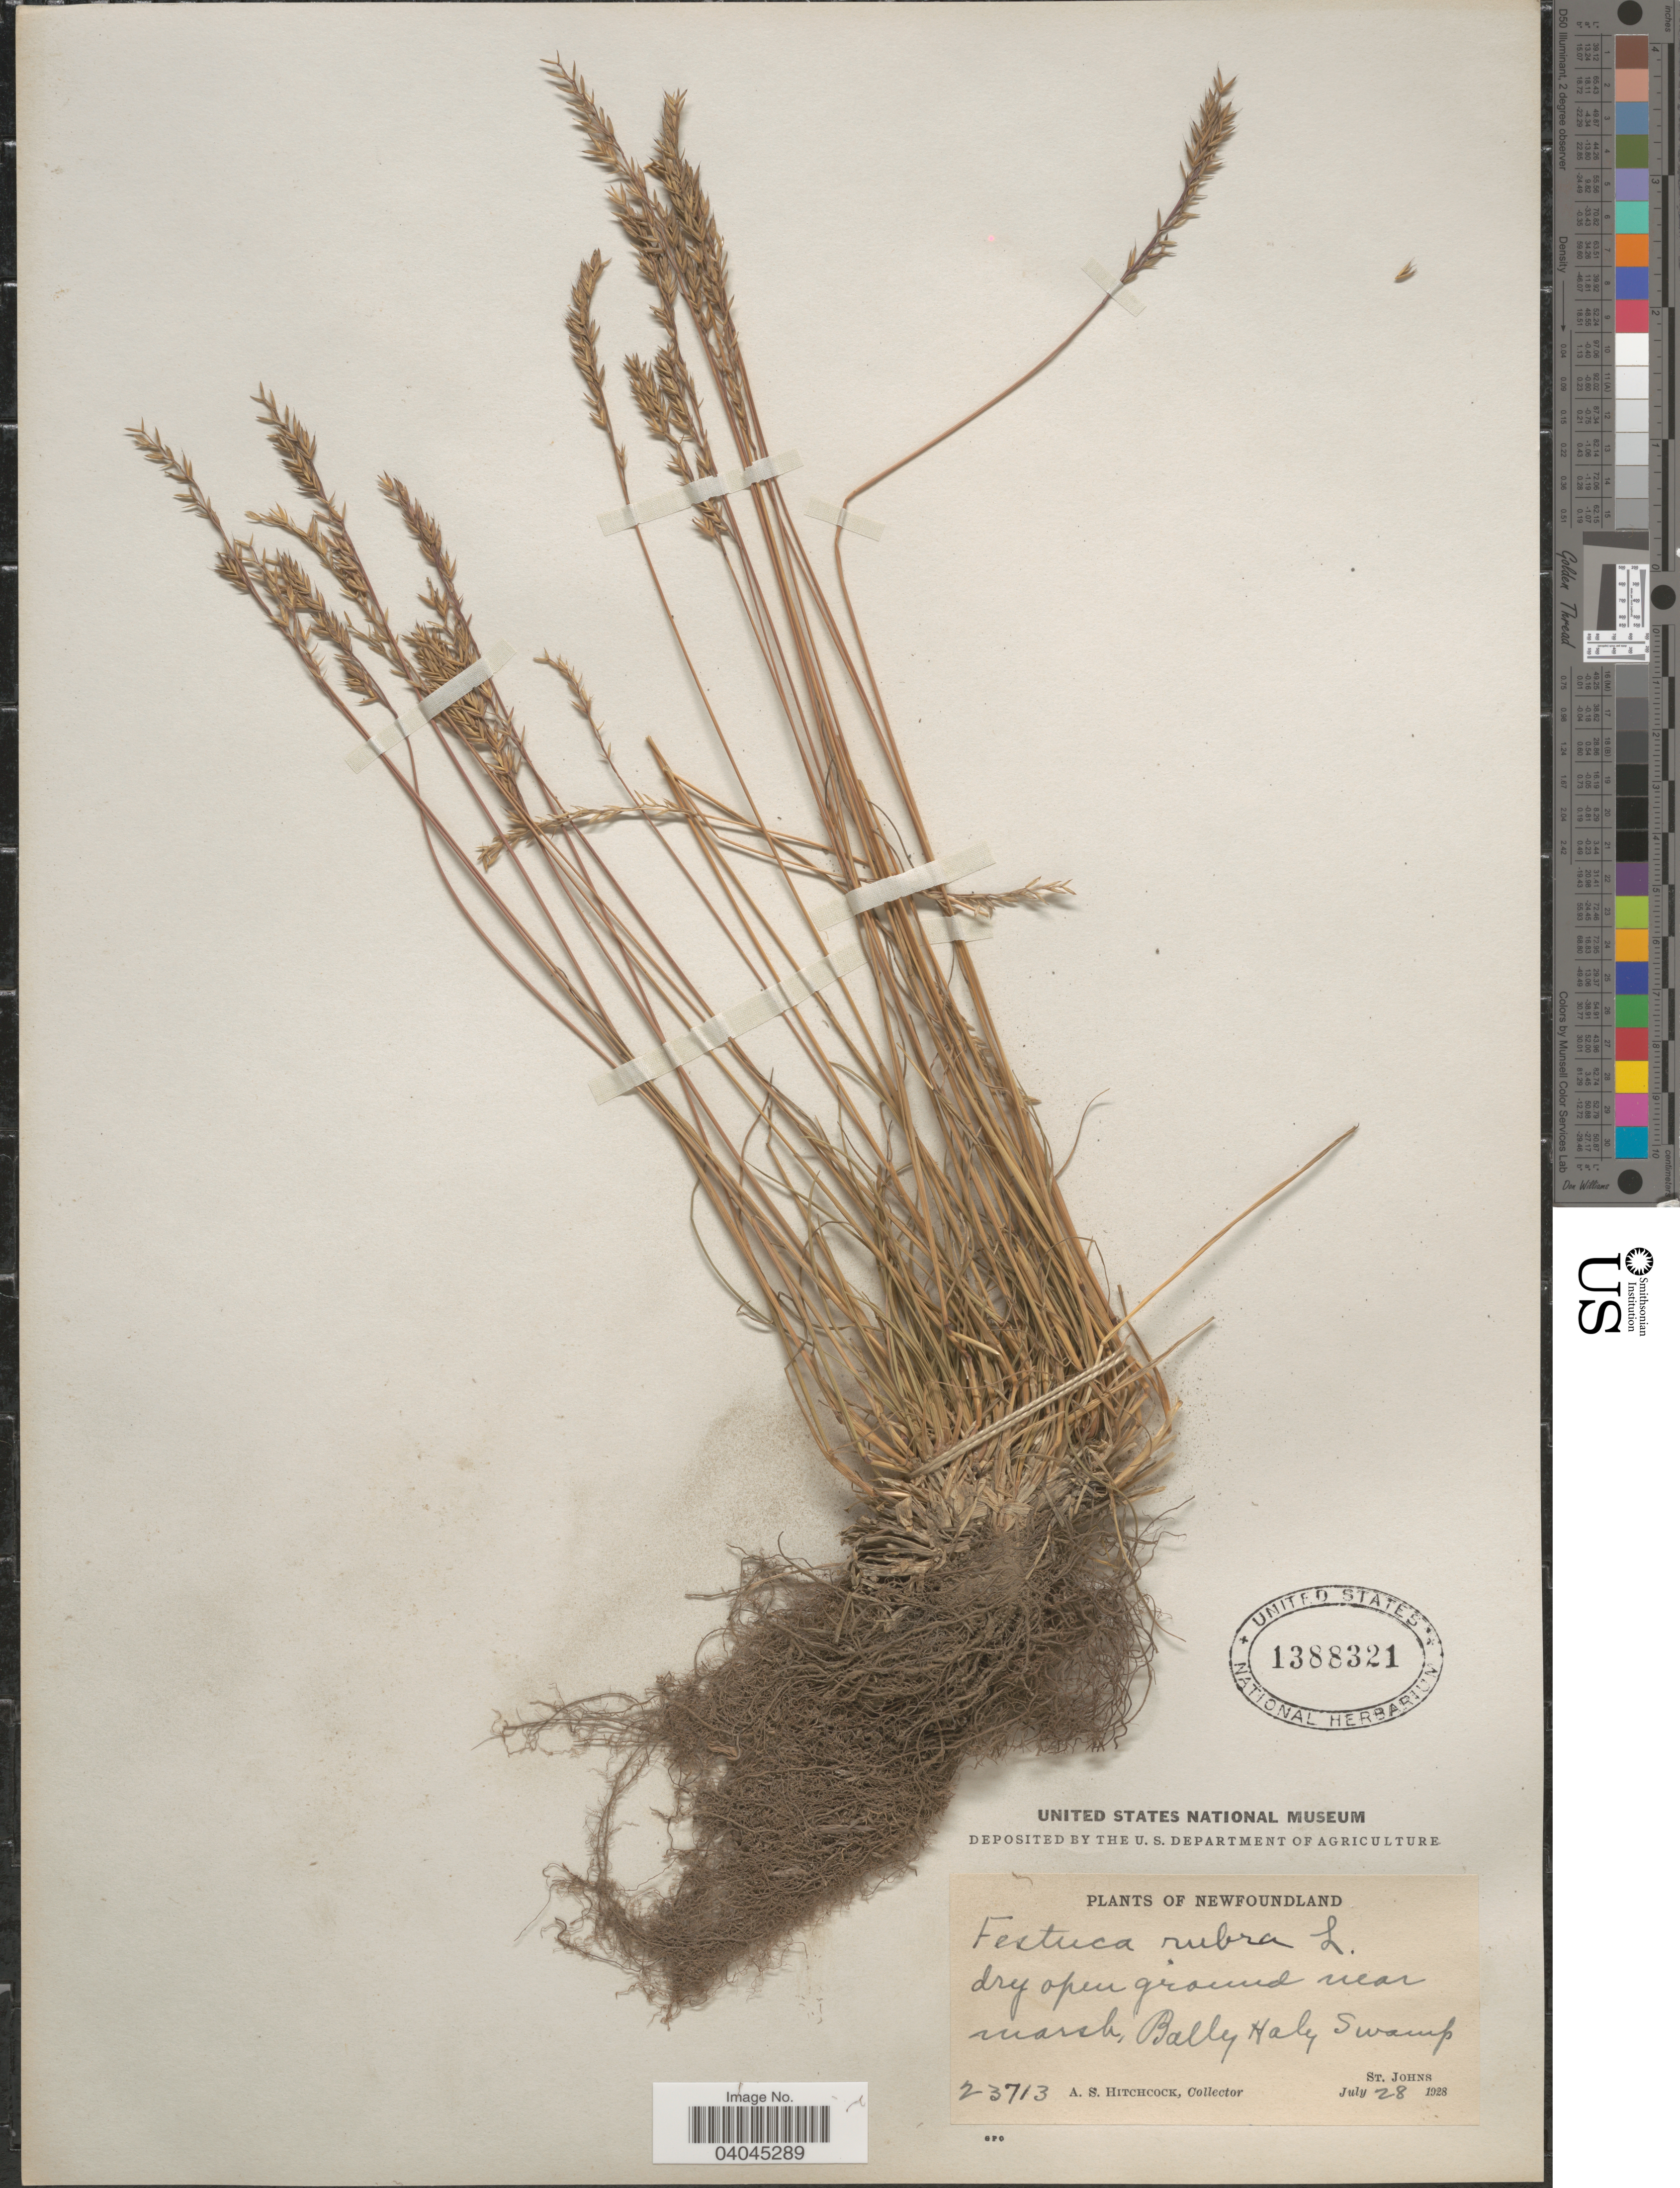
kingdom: Plantae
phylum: Tracheophyta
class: Liliopsida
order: Poales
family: Poaceae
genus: Festuca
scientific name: Festuca rubra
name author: L.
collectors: A. S. Hitchcock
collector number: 23713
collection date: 1928-07-28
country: Canada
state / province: Newfoundland and Labrador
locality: Bally Haly Swamp. St. Johns.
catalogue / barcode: US 1388321